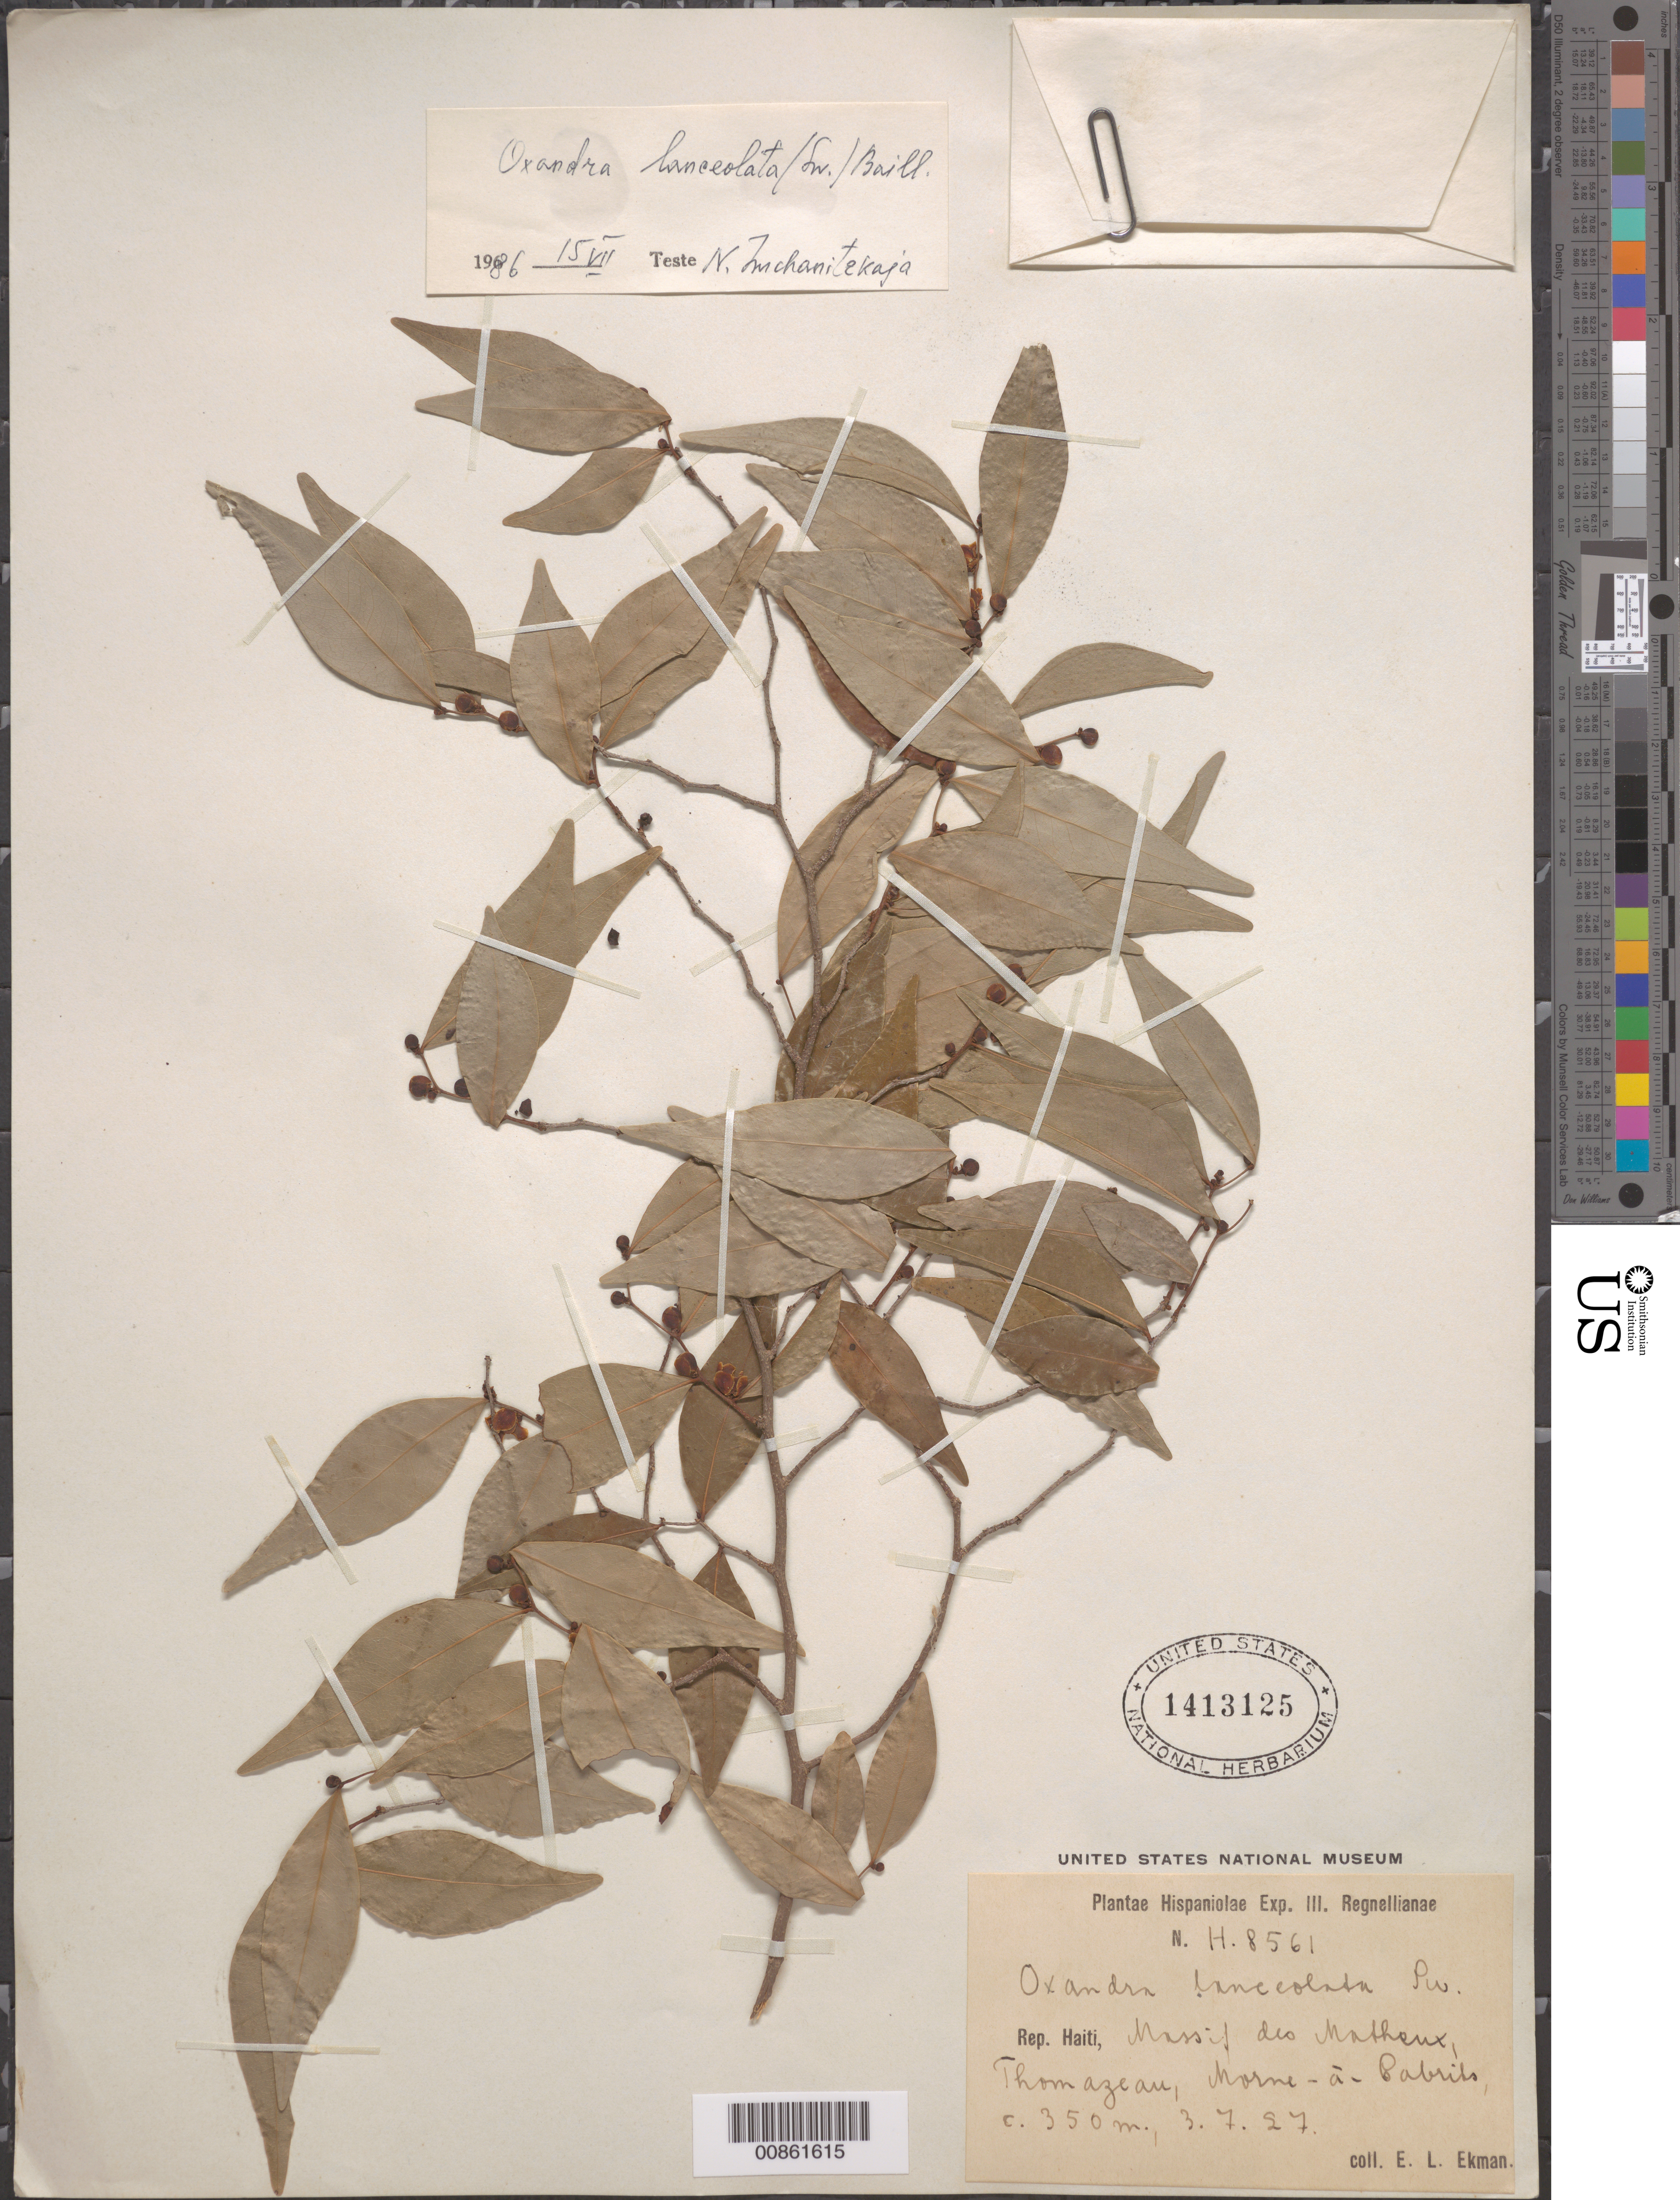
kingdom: Plantae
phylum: Tracheophyta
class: Magnoliopsida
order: Magnoliales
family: Annonaceae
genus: Oxandra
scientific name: Oxandra lanceolata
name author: (Sw.) Baill.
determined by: Imchanitzkaja, N.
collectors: E. L. Ekman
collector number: H 8561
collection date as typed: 03 Jul 1927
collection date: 1927-07-03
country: Haiti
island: Hispaniola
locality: Massif des Matheux, Thomazeau, Morne à Cabrits.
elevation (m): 350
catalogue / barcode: US 1413125